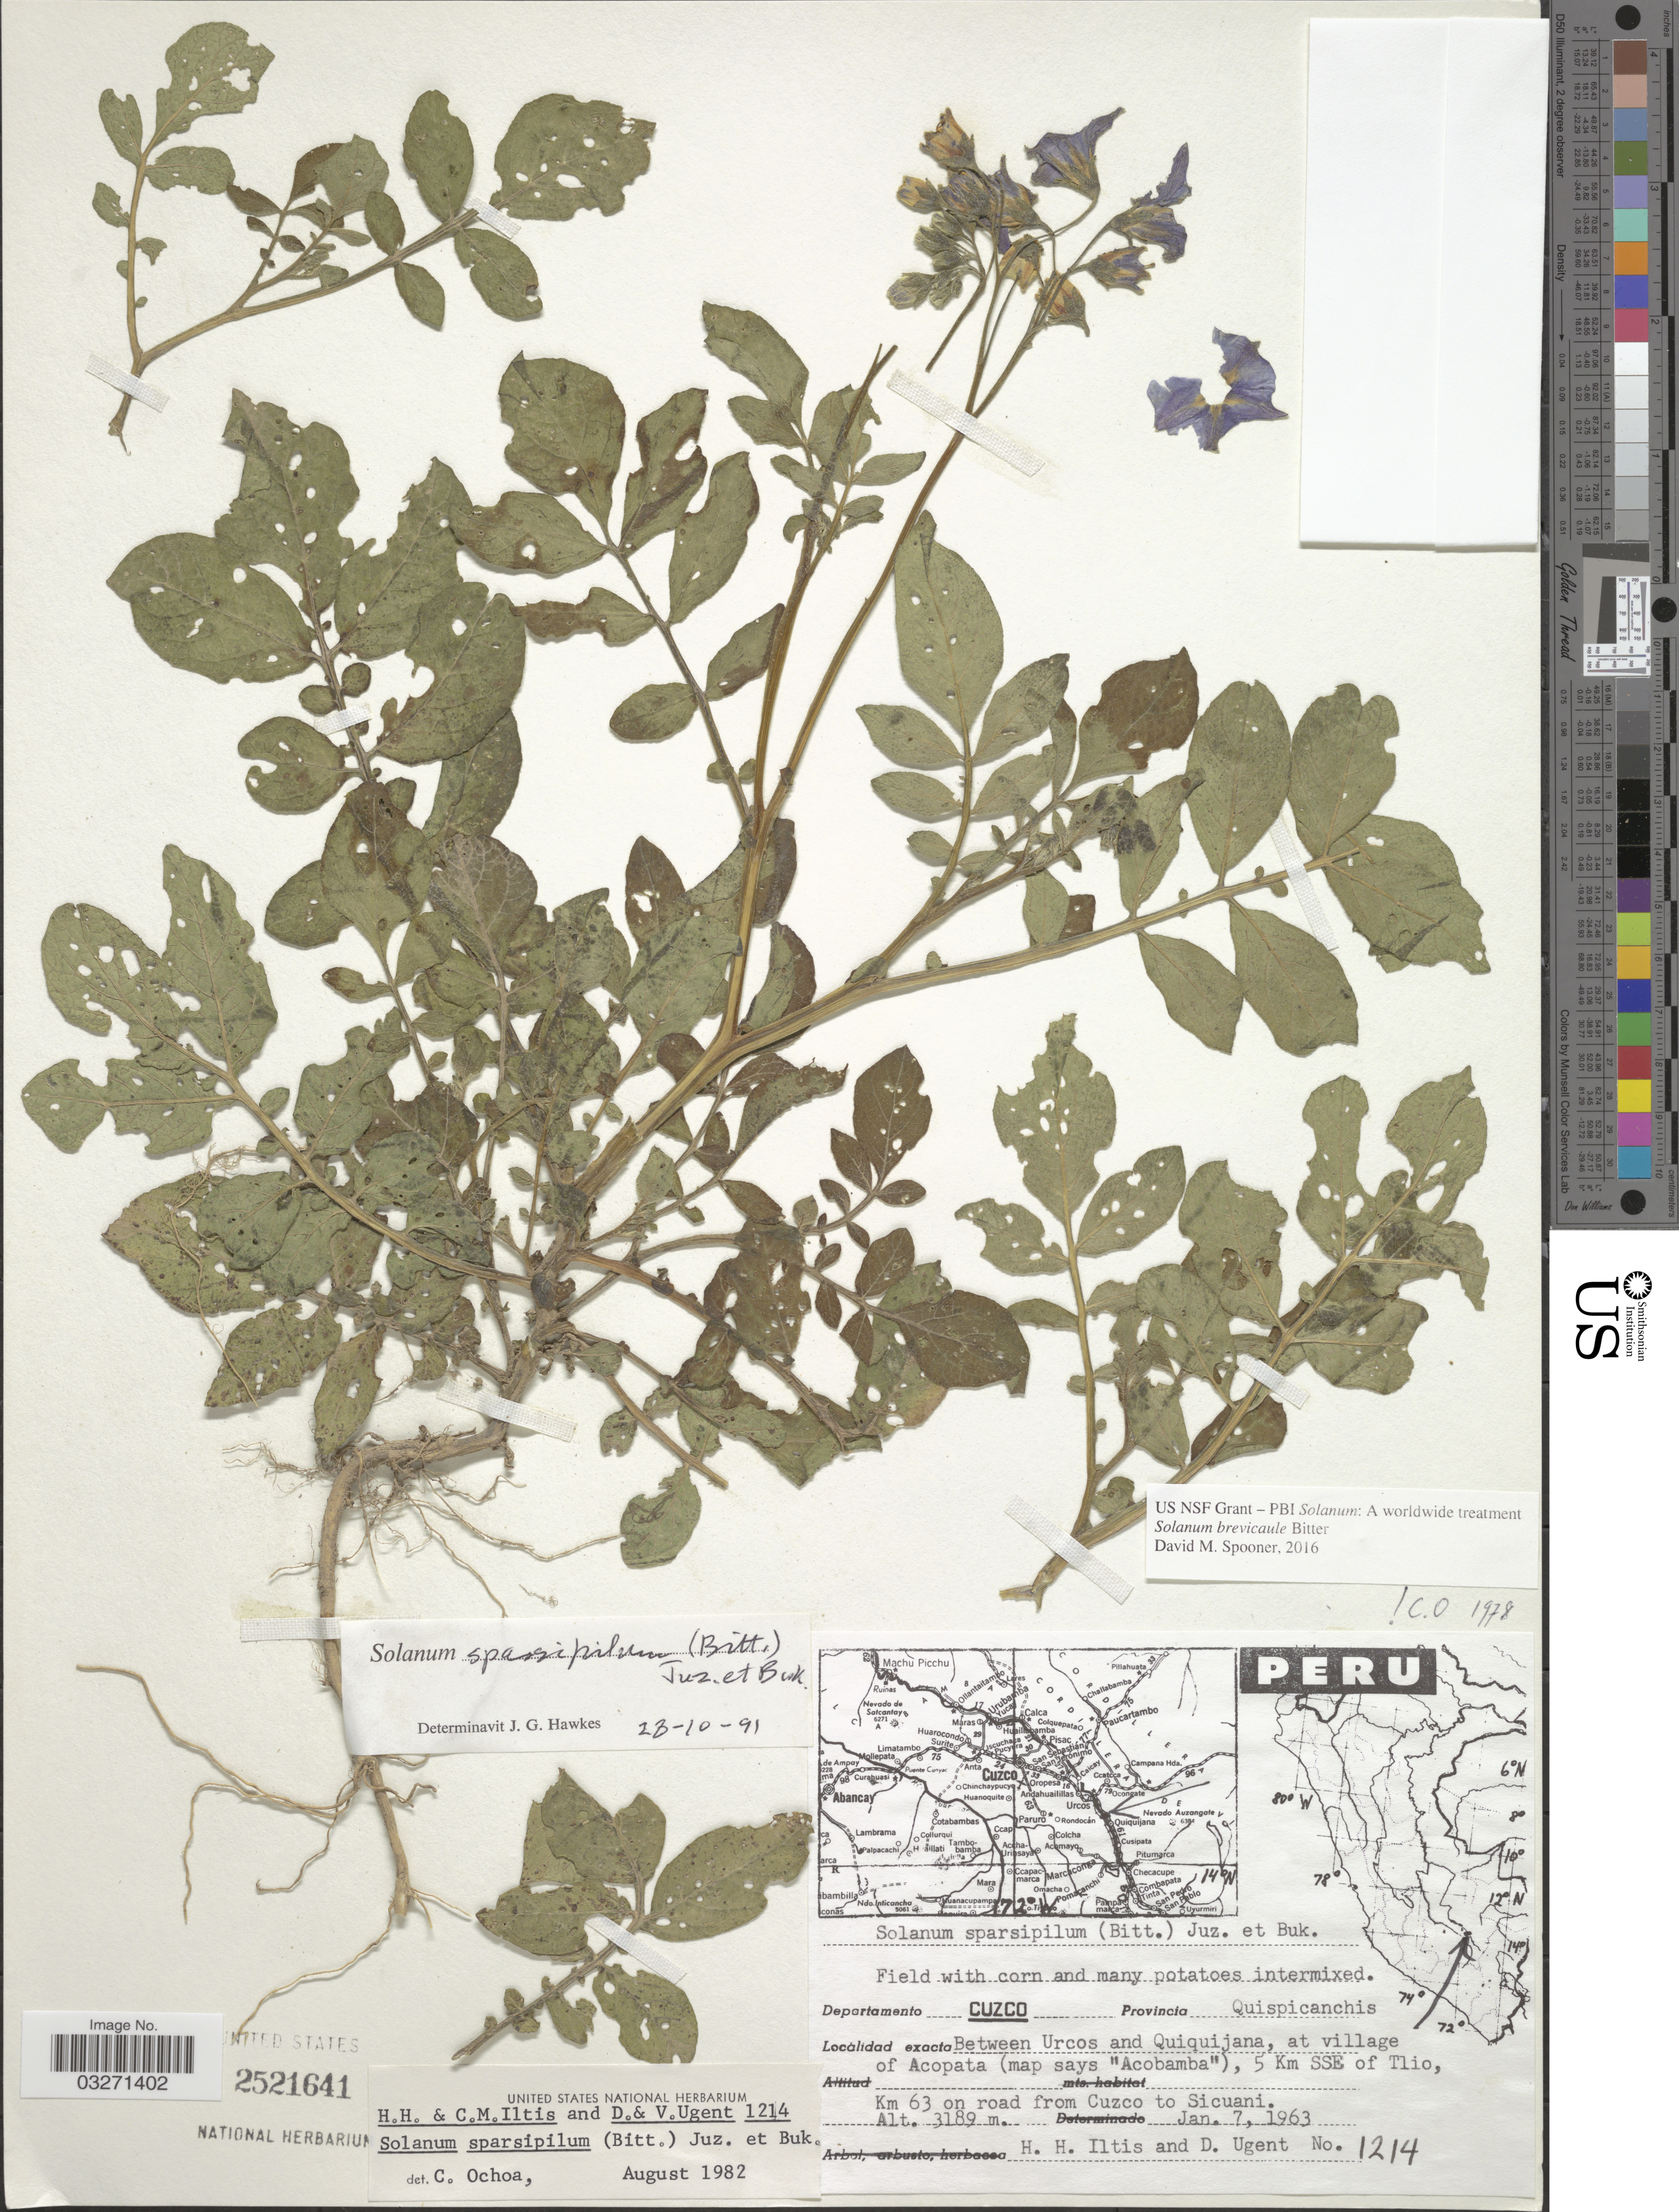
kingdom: Plantae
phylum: Tracheophyta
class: Magnoliopsida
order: Solanales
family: Solanaceae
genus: Solanum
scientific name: Solanum brevicaule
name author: Bitter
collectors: H. H. Iltis & D. Ugent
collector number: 1214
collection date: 1963-01-07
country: Peru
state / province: Cusco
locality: Departamento Cuzco. Provincia Quipicanchis. Between Urcos and Quiquijana, at village of Acopata (map says "Acobamba"), 5 Km SSE of Tlio, Km 63 on road from Cuzco to Sicuani.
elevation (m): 3189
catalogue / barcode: US 2521641